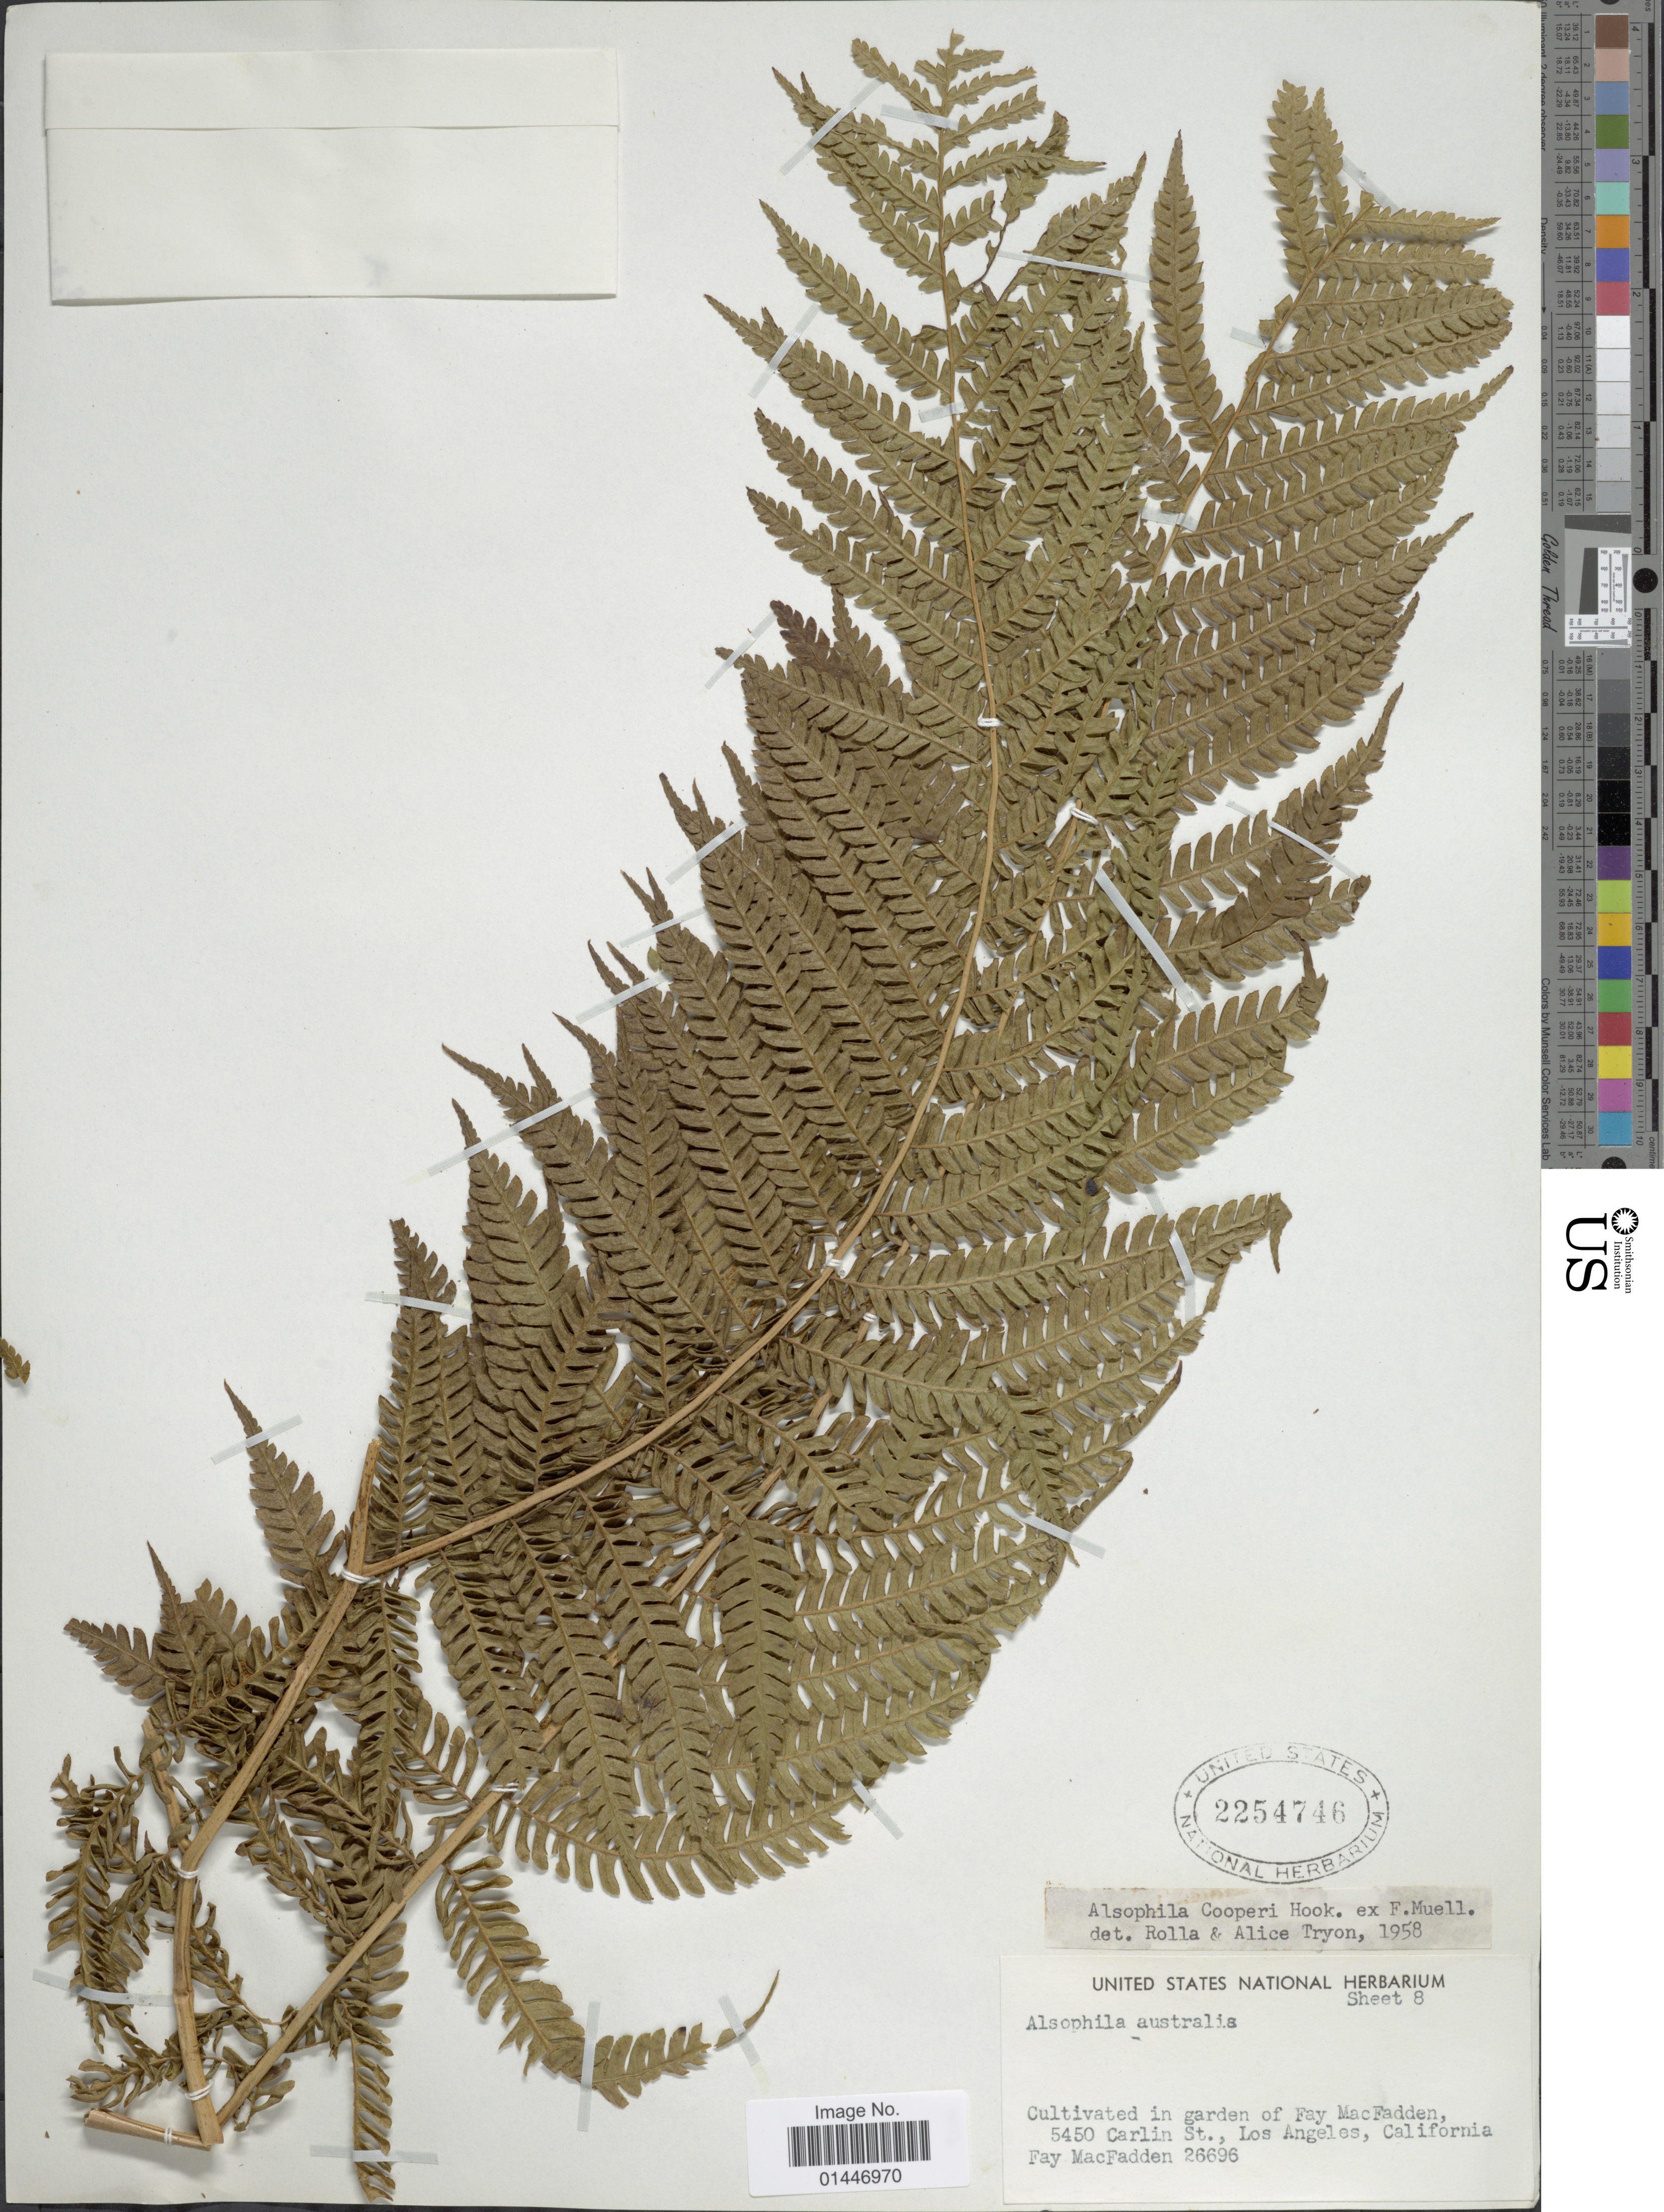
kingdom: Plantae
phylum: Tracheophyta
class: Polypodiopsida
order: Cyatheales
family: Cyatheaceae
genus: Sphaeropteris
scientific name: Sphaeropteris cooperi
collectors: F. MacFadden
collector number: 26696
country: United States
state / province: California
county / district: Los Angeles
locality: In garden of Fay Macfadden, 5450 Carlin St., Los Angeles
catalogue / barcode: US 2254746